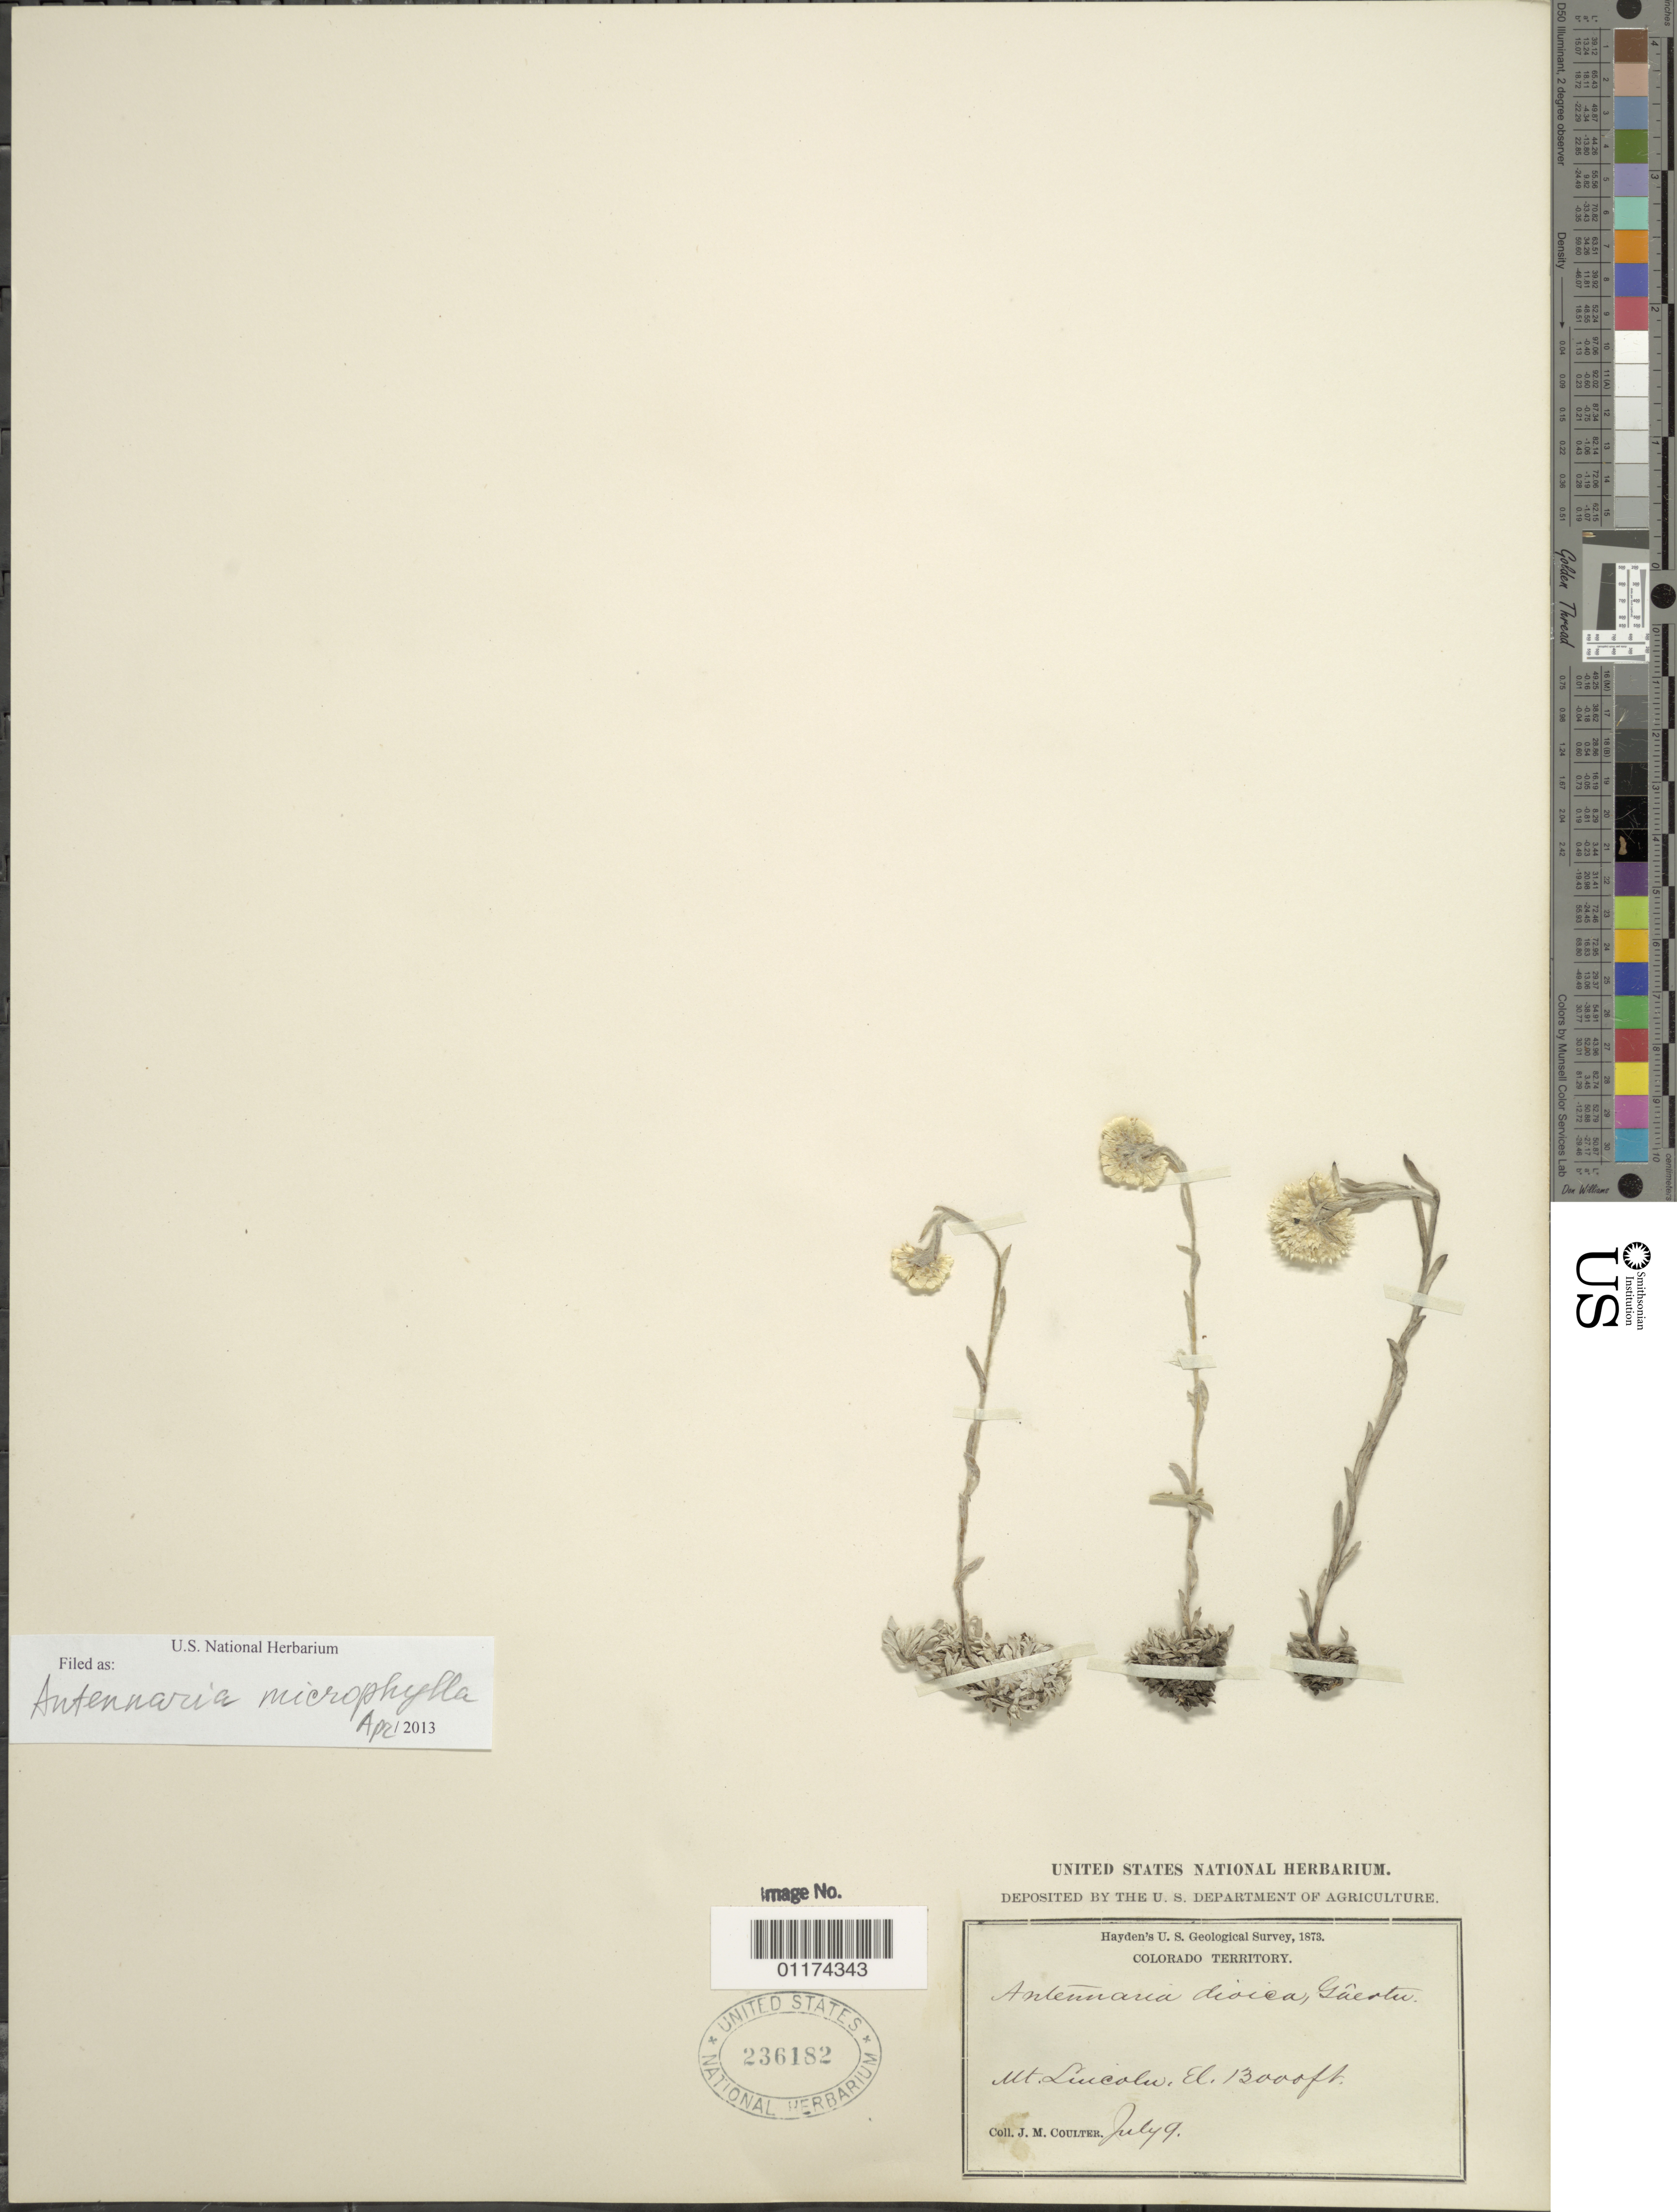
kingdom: Plantae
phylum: Tracheophyta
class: Magnoliopsida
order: Asterales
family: Asteraceae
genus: Antennaria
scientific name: Antennaria microphylla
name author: Rydb.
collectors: J. M. Coulter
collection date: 1873-07-09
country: United States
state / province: Colorado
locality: Mt. Lincoln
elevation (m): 3962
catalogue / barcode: US 236182